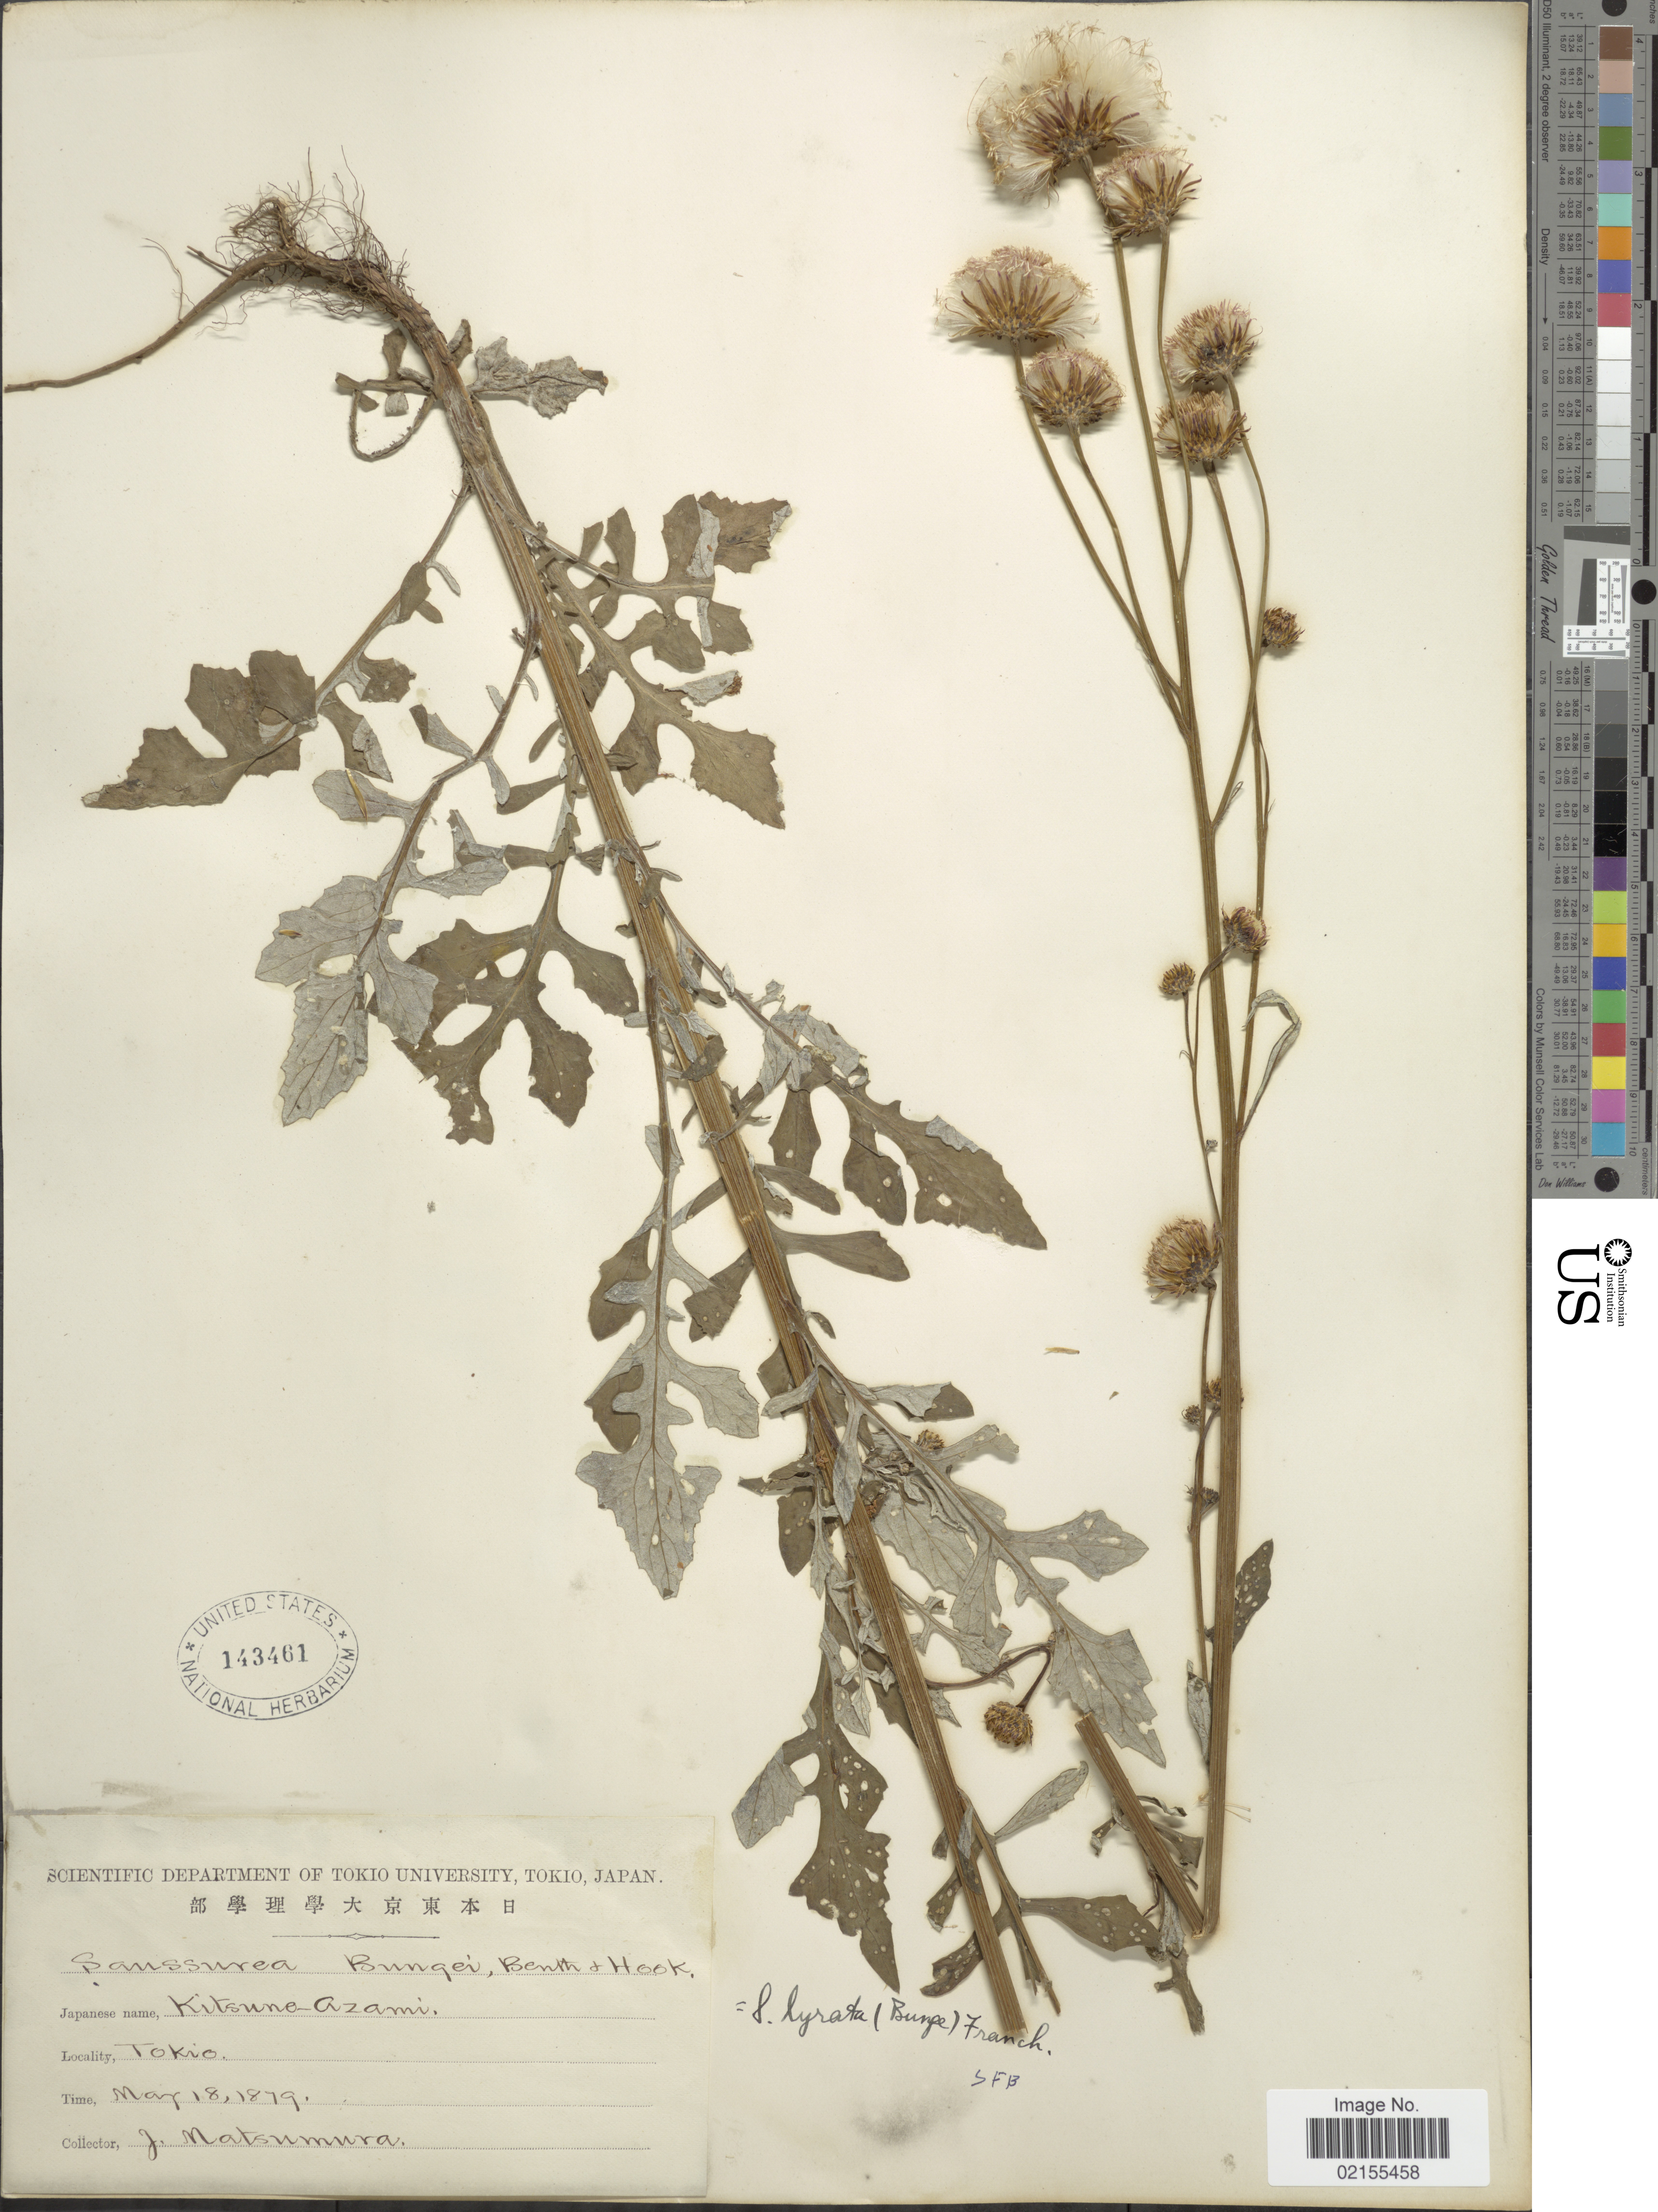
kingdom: Plantae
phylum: Tracheophyta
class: Magnoliopsida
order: Asterales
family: Asteraceae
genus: Hemistepta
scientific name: Hemistepta lyrata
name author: Bunge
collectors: J. Natsumura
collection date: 1879-05-18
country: Japan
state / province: Tokyo, Federal City of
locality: Tokio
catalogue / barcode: US 143461